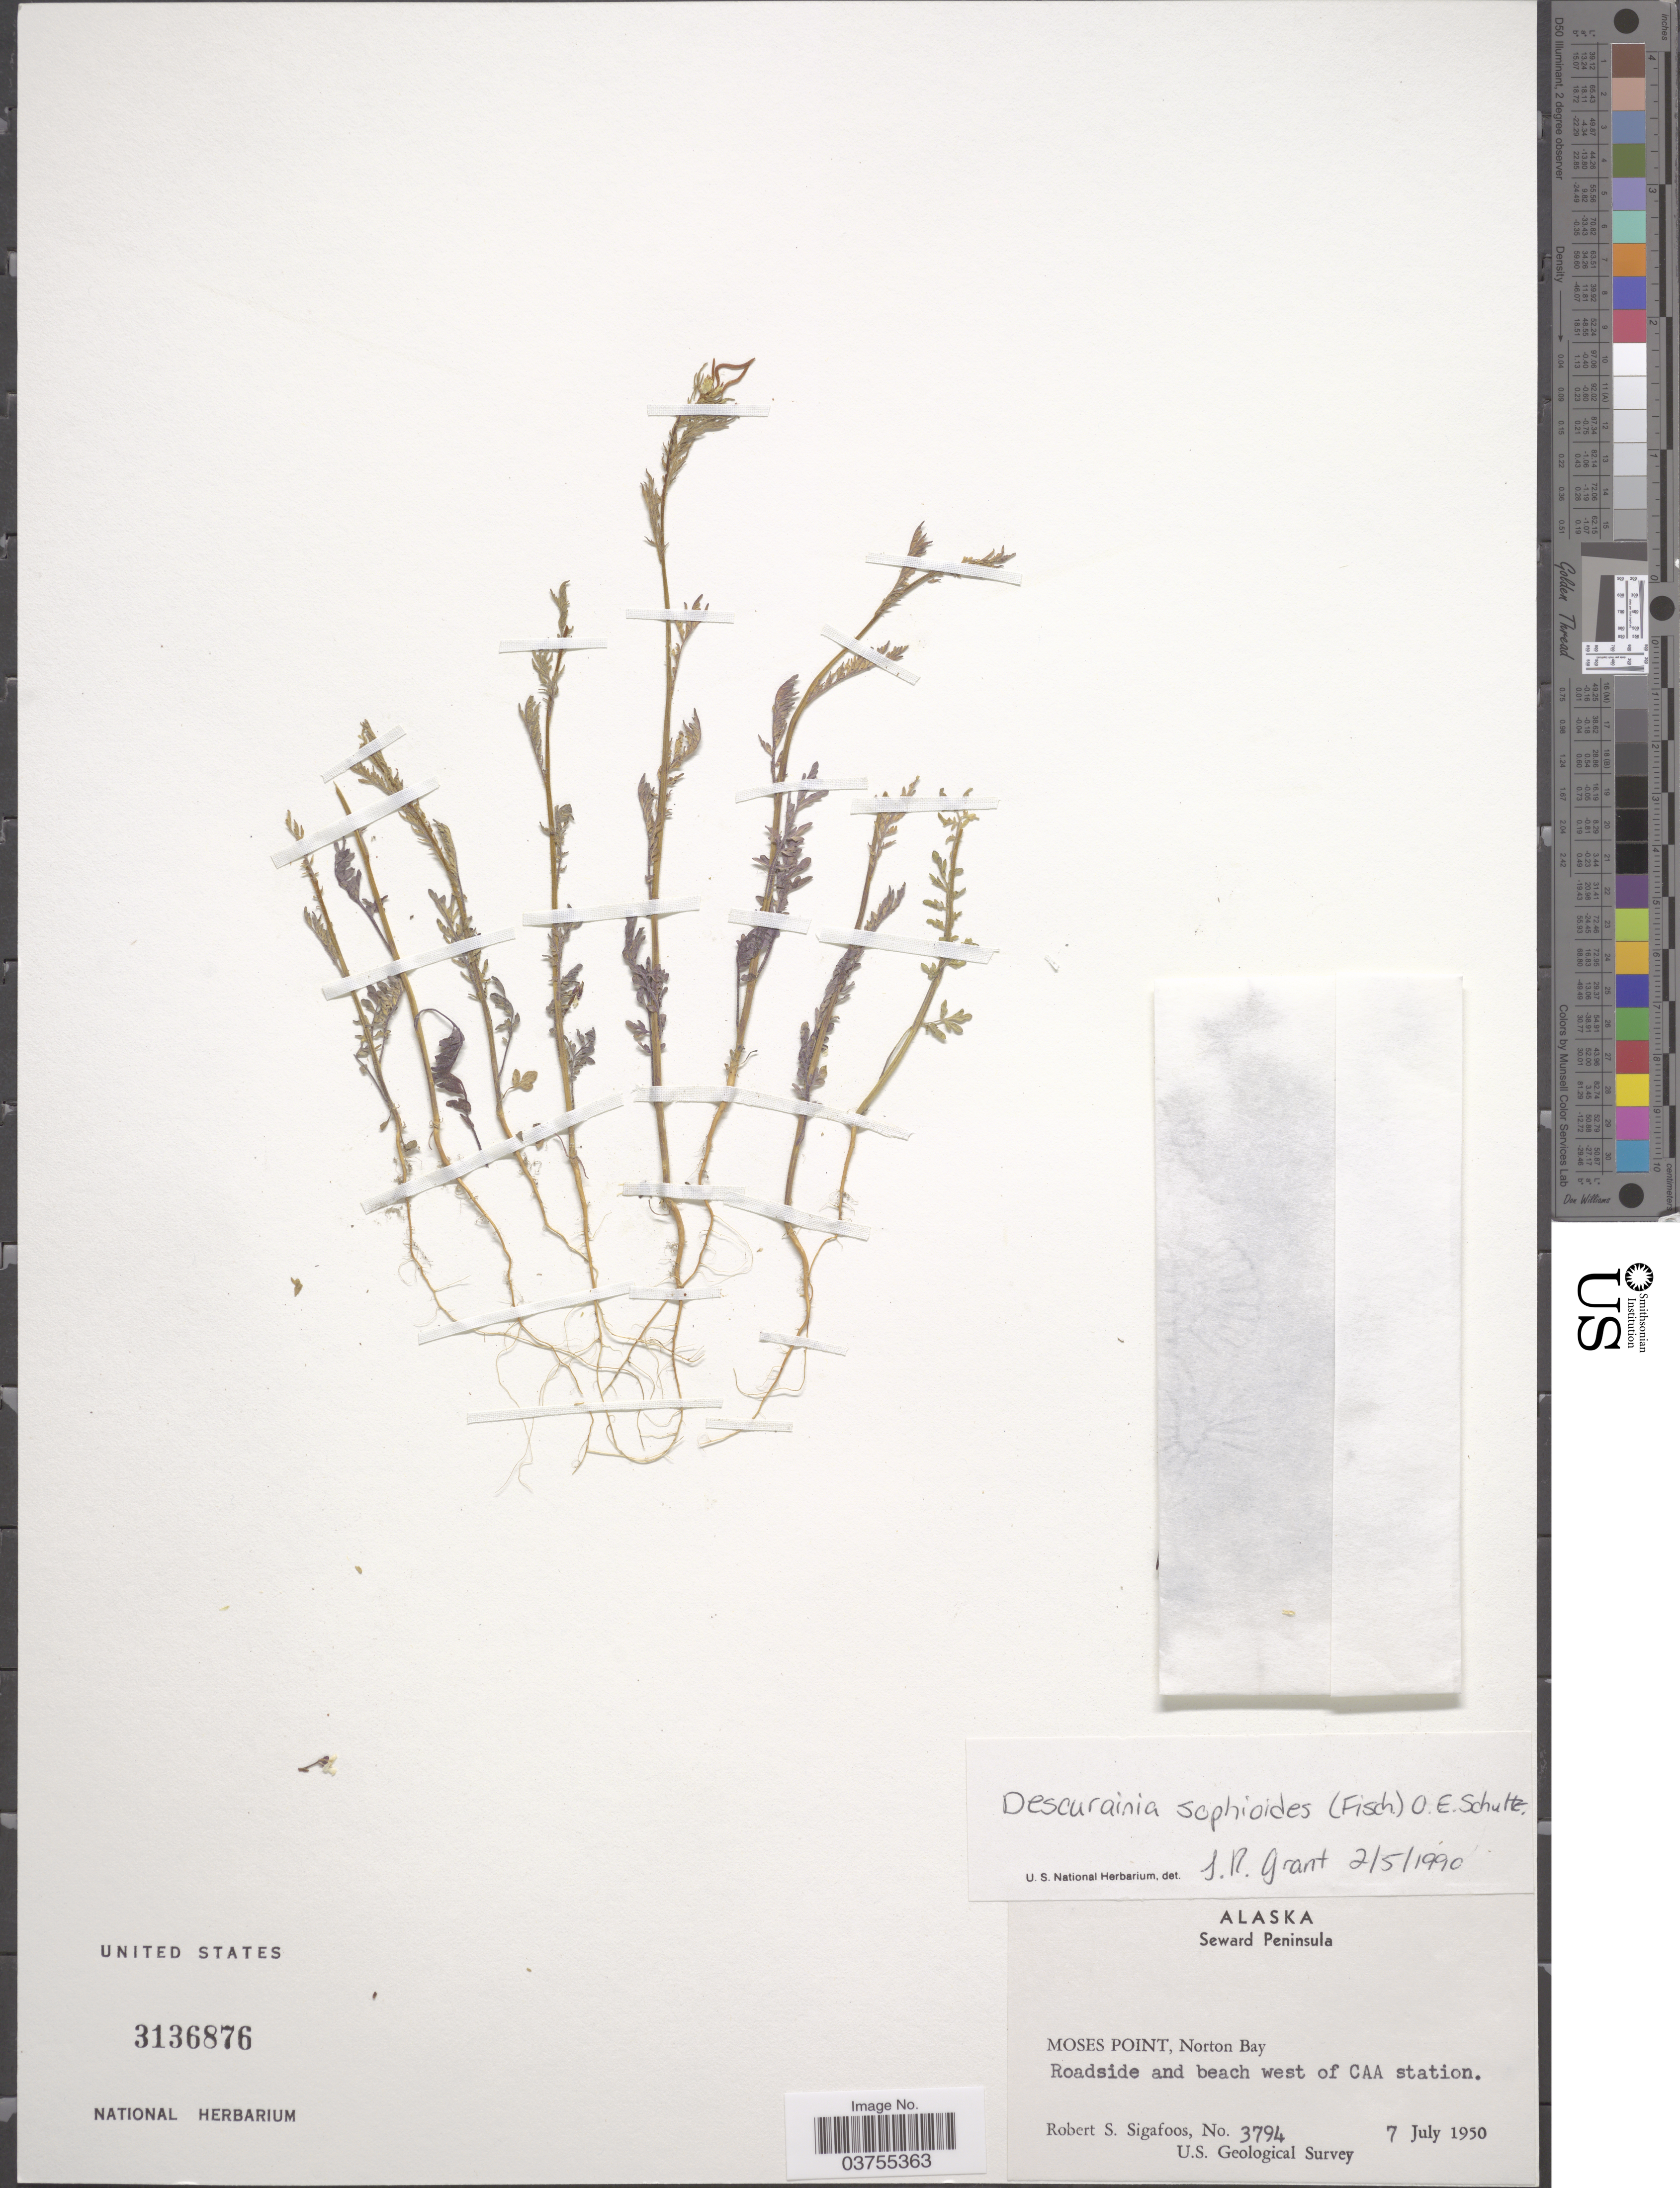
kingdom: Plantae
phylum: Tracheophyta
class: Magnoliopsida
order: Brassicales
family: Brassicaceae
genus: Descurainia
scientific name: Descurainia sophioides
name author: (Fisch.) O.E. Schultz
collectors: R. Sigafoos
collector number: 3794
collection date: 1950-07-07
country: United States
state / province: Alaska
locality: Seward Peninsula. Moses Point, Norton Bay. Roadside and beach west of CAA station.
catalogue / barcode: US 3136876